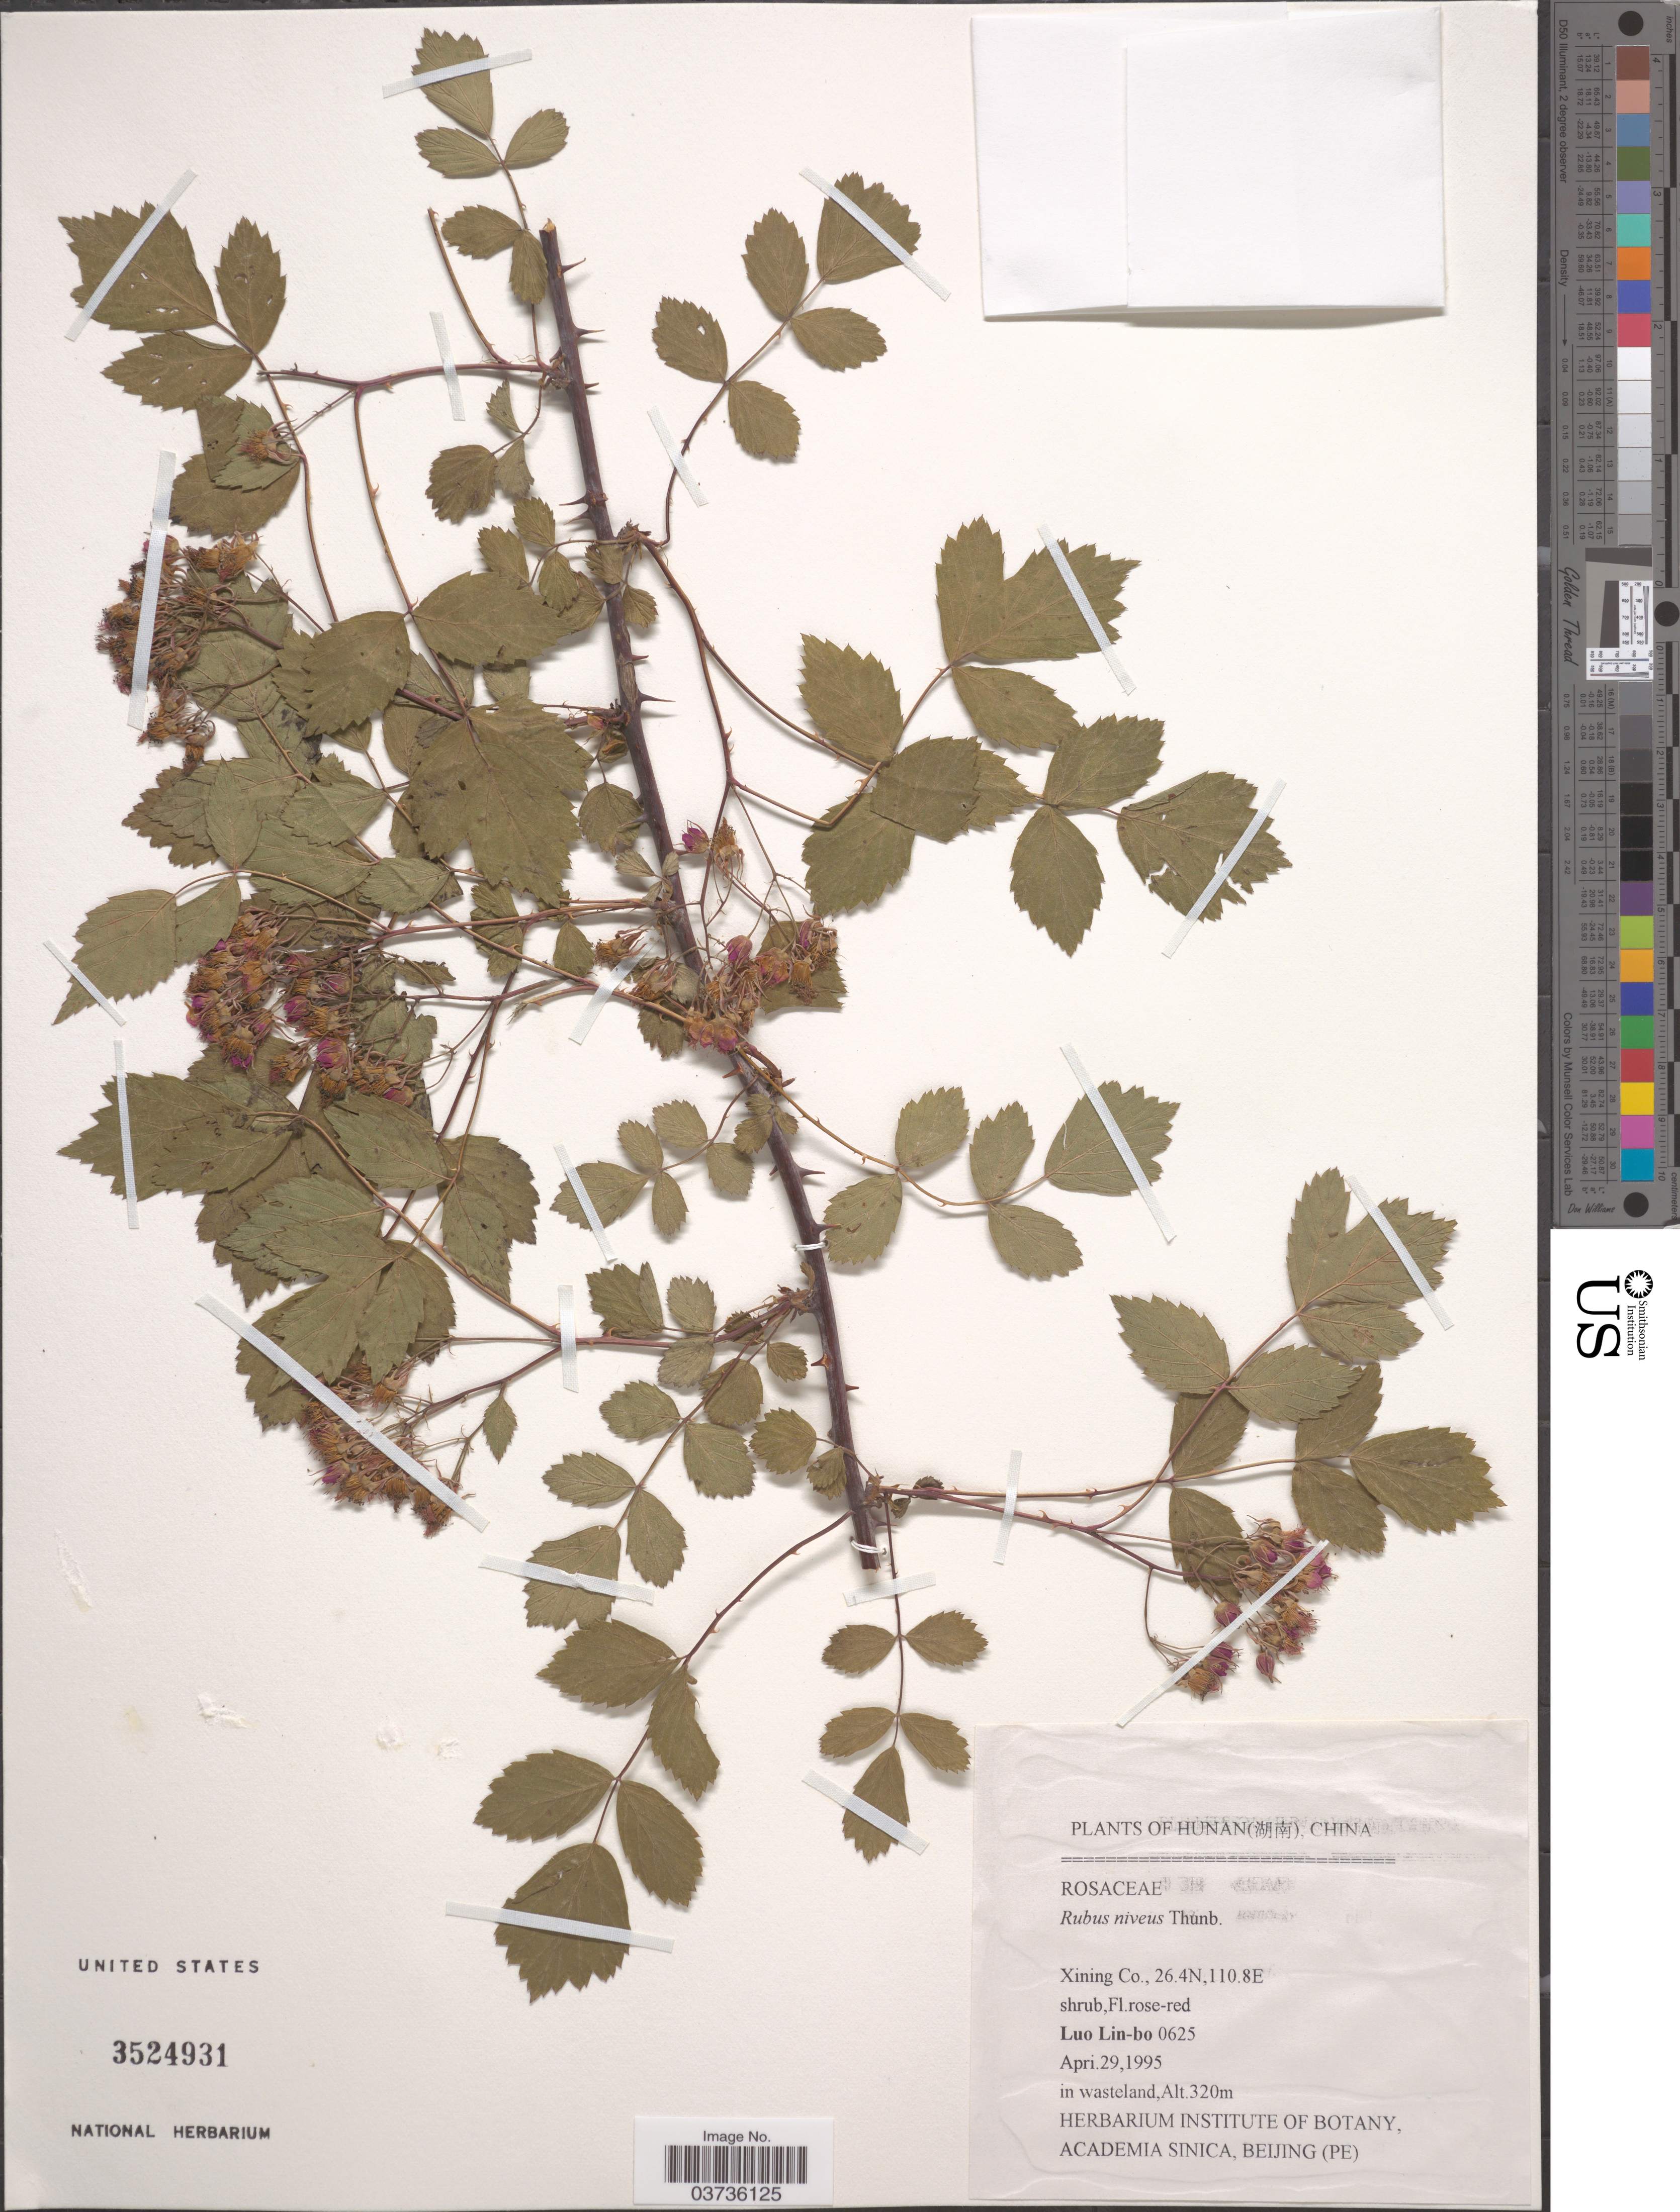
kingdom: Plantae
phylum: Tracheophyta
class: Magnoliopsida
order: Rosales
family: Rosaceae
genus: Rubus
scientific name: Rubus niveus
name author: Thunb.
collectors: L. Lin-bo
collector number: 0625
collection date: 1995-04-29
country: China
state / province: Hunan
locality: Xining Co.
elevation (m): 320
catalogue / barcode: US 3524931